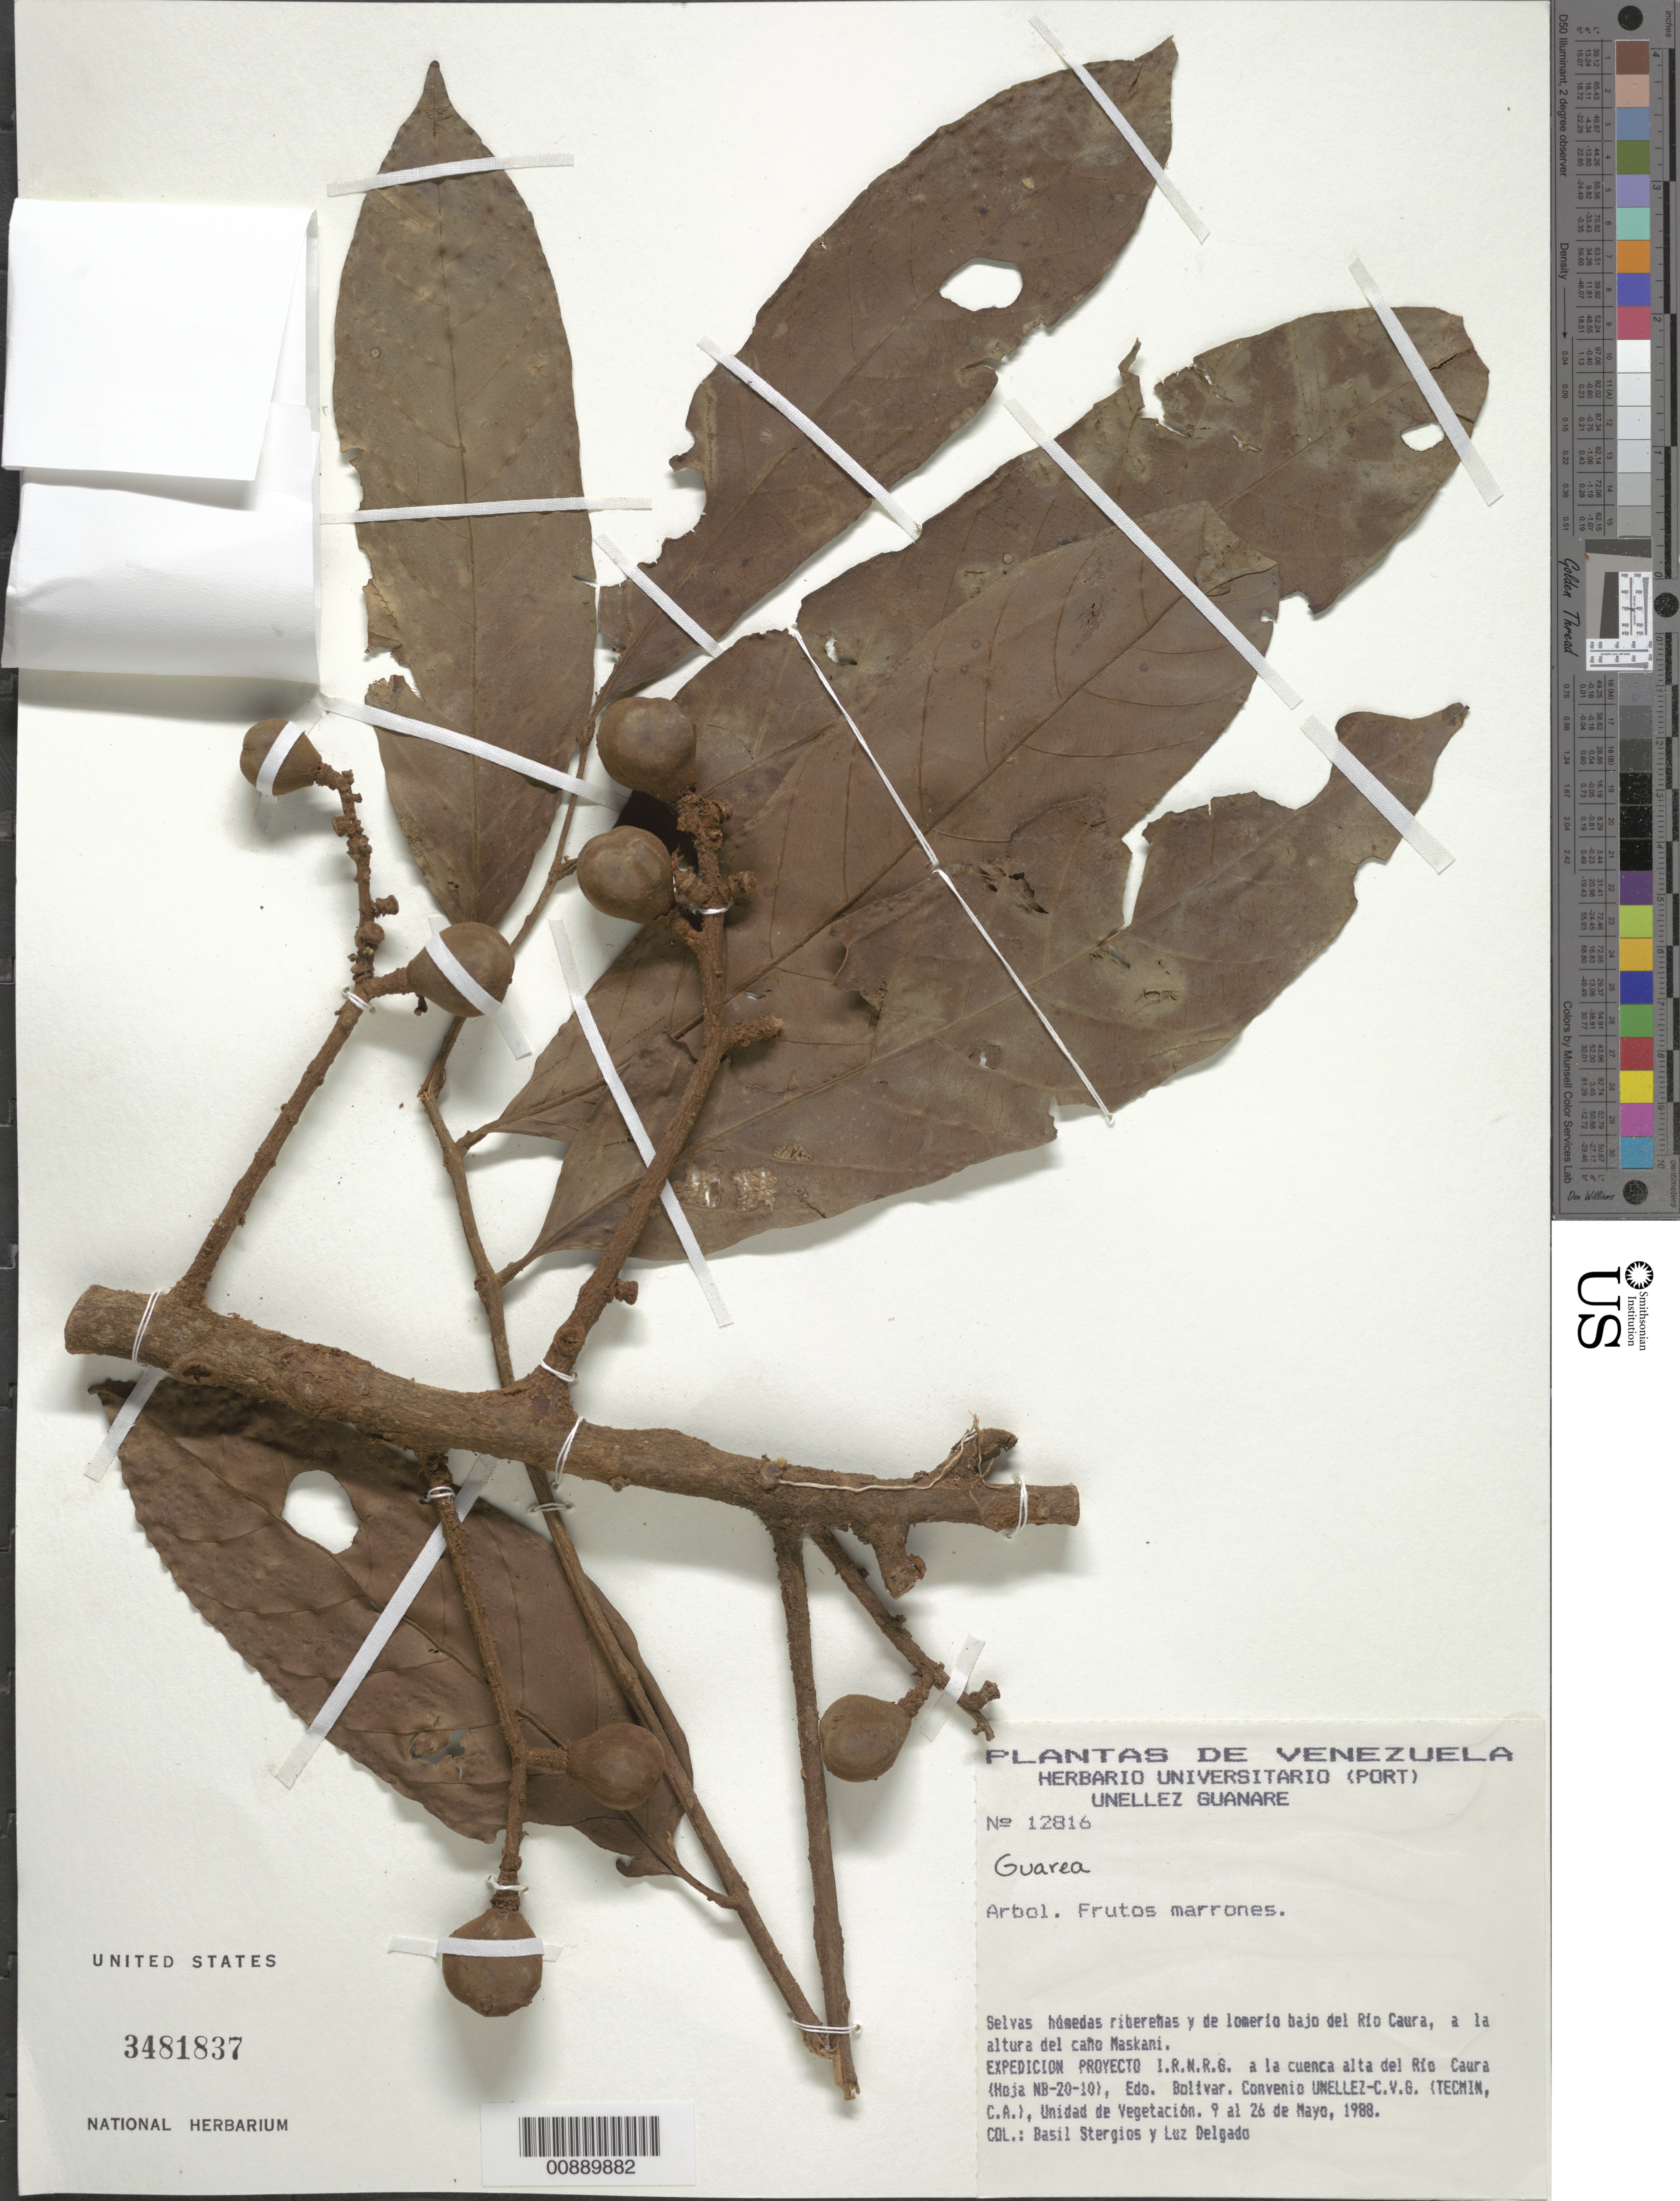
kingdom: Plantae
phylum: Tracheophyta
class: Magnoliopsida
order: Sapindales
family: Meliaceae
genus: Guarea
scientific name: Guarea sp.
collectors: B. G. Stergios & L. Delgado V.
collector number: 12816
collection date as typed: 9-May-88 to 26-May-88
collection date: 1988-05-09/1988-05-26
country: Venezuela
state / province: Bolívar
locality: Río Caura, Caño Maskani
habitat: Selvas húmedas riberenas y de lomerio bajo del río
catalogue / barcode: US 3481837